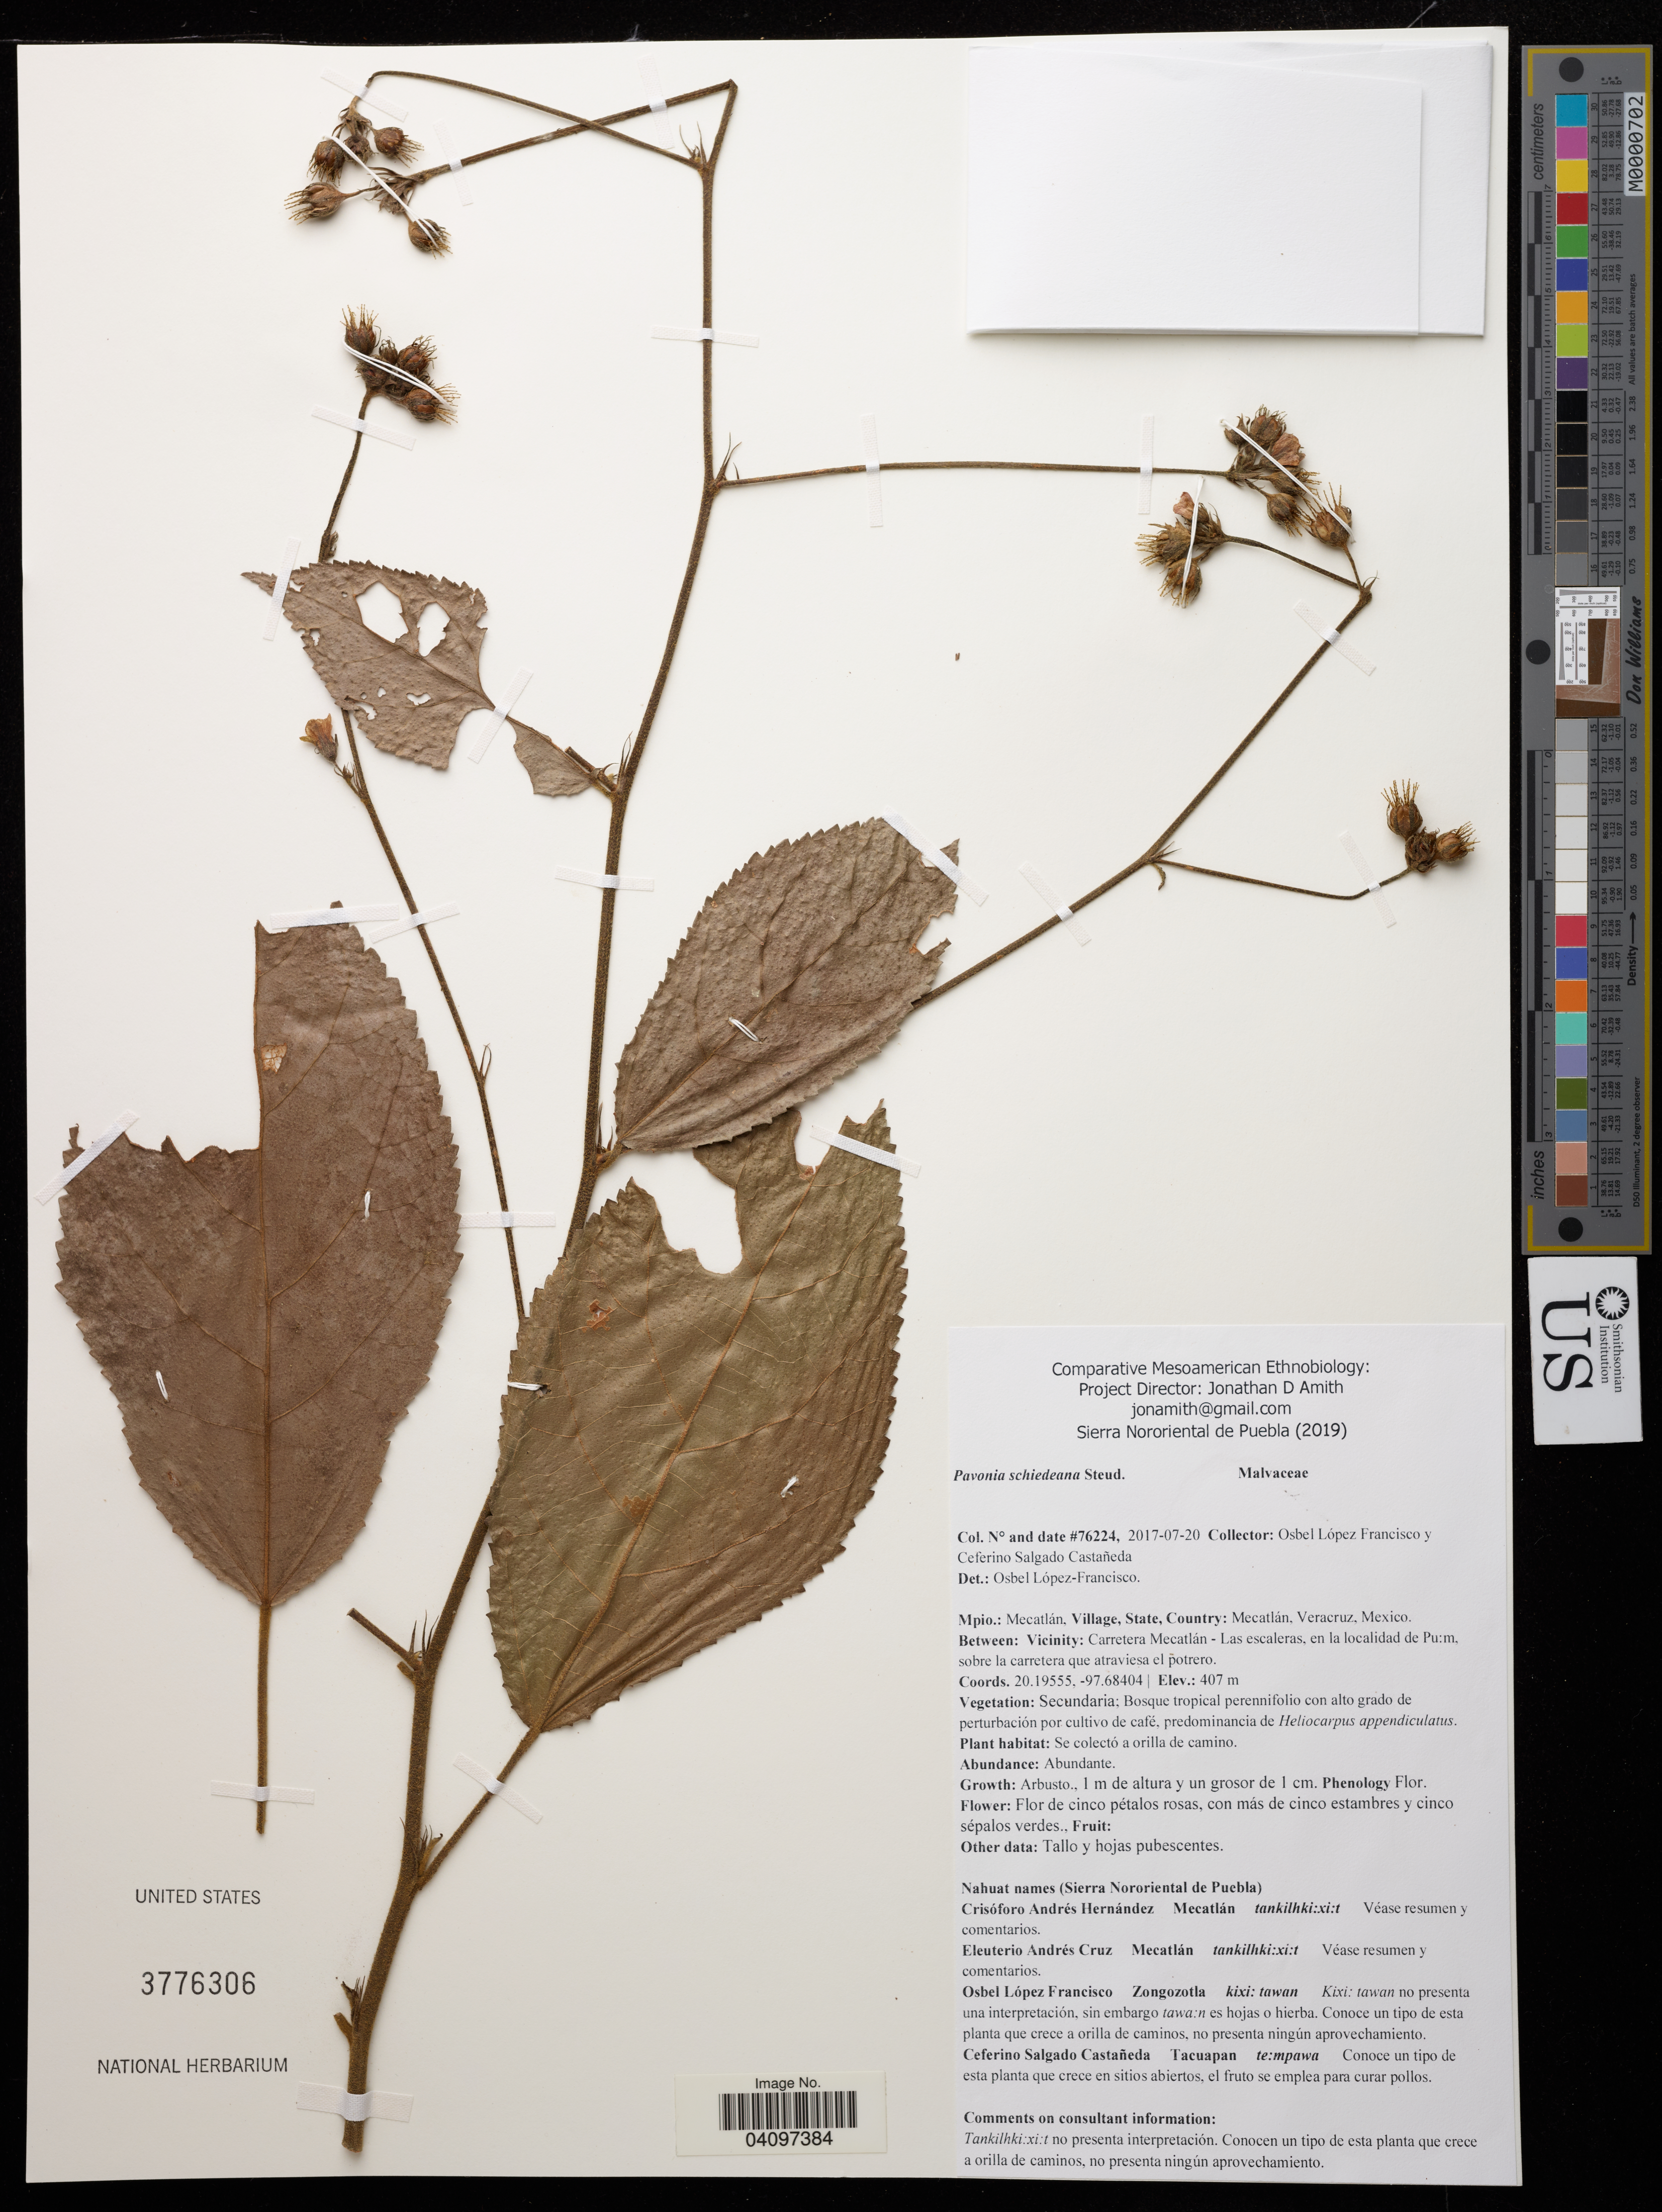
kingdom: Plantae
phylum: Tracheophyta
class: Magnoliopsida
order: Malvales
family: Malvaceae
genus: Pavonia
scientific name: Pavonia schiedeana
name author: Steud.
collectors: O. Lopez Francisco & C. Salgado Castañeda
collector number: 76224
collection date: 2017-07-20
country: Mexico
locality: Mpio .: Mecatlán, Village, State, Country: Mecatlán, Veracruz, Mexico. Between: Vicinity: Carretera Mecatlán - Las escaleras, en la localidad de Pu:m, sobre la carretera que atraviesa el potrero.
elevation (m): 407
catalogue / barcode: US 3776306